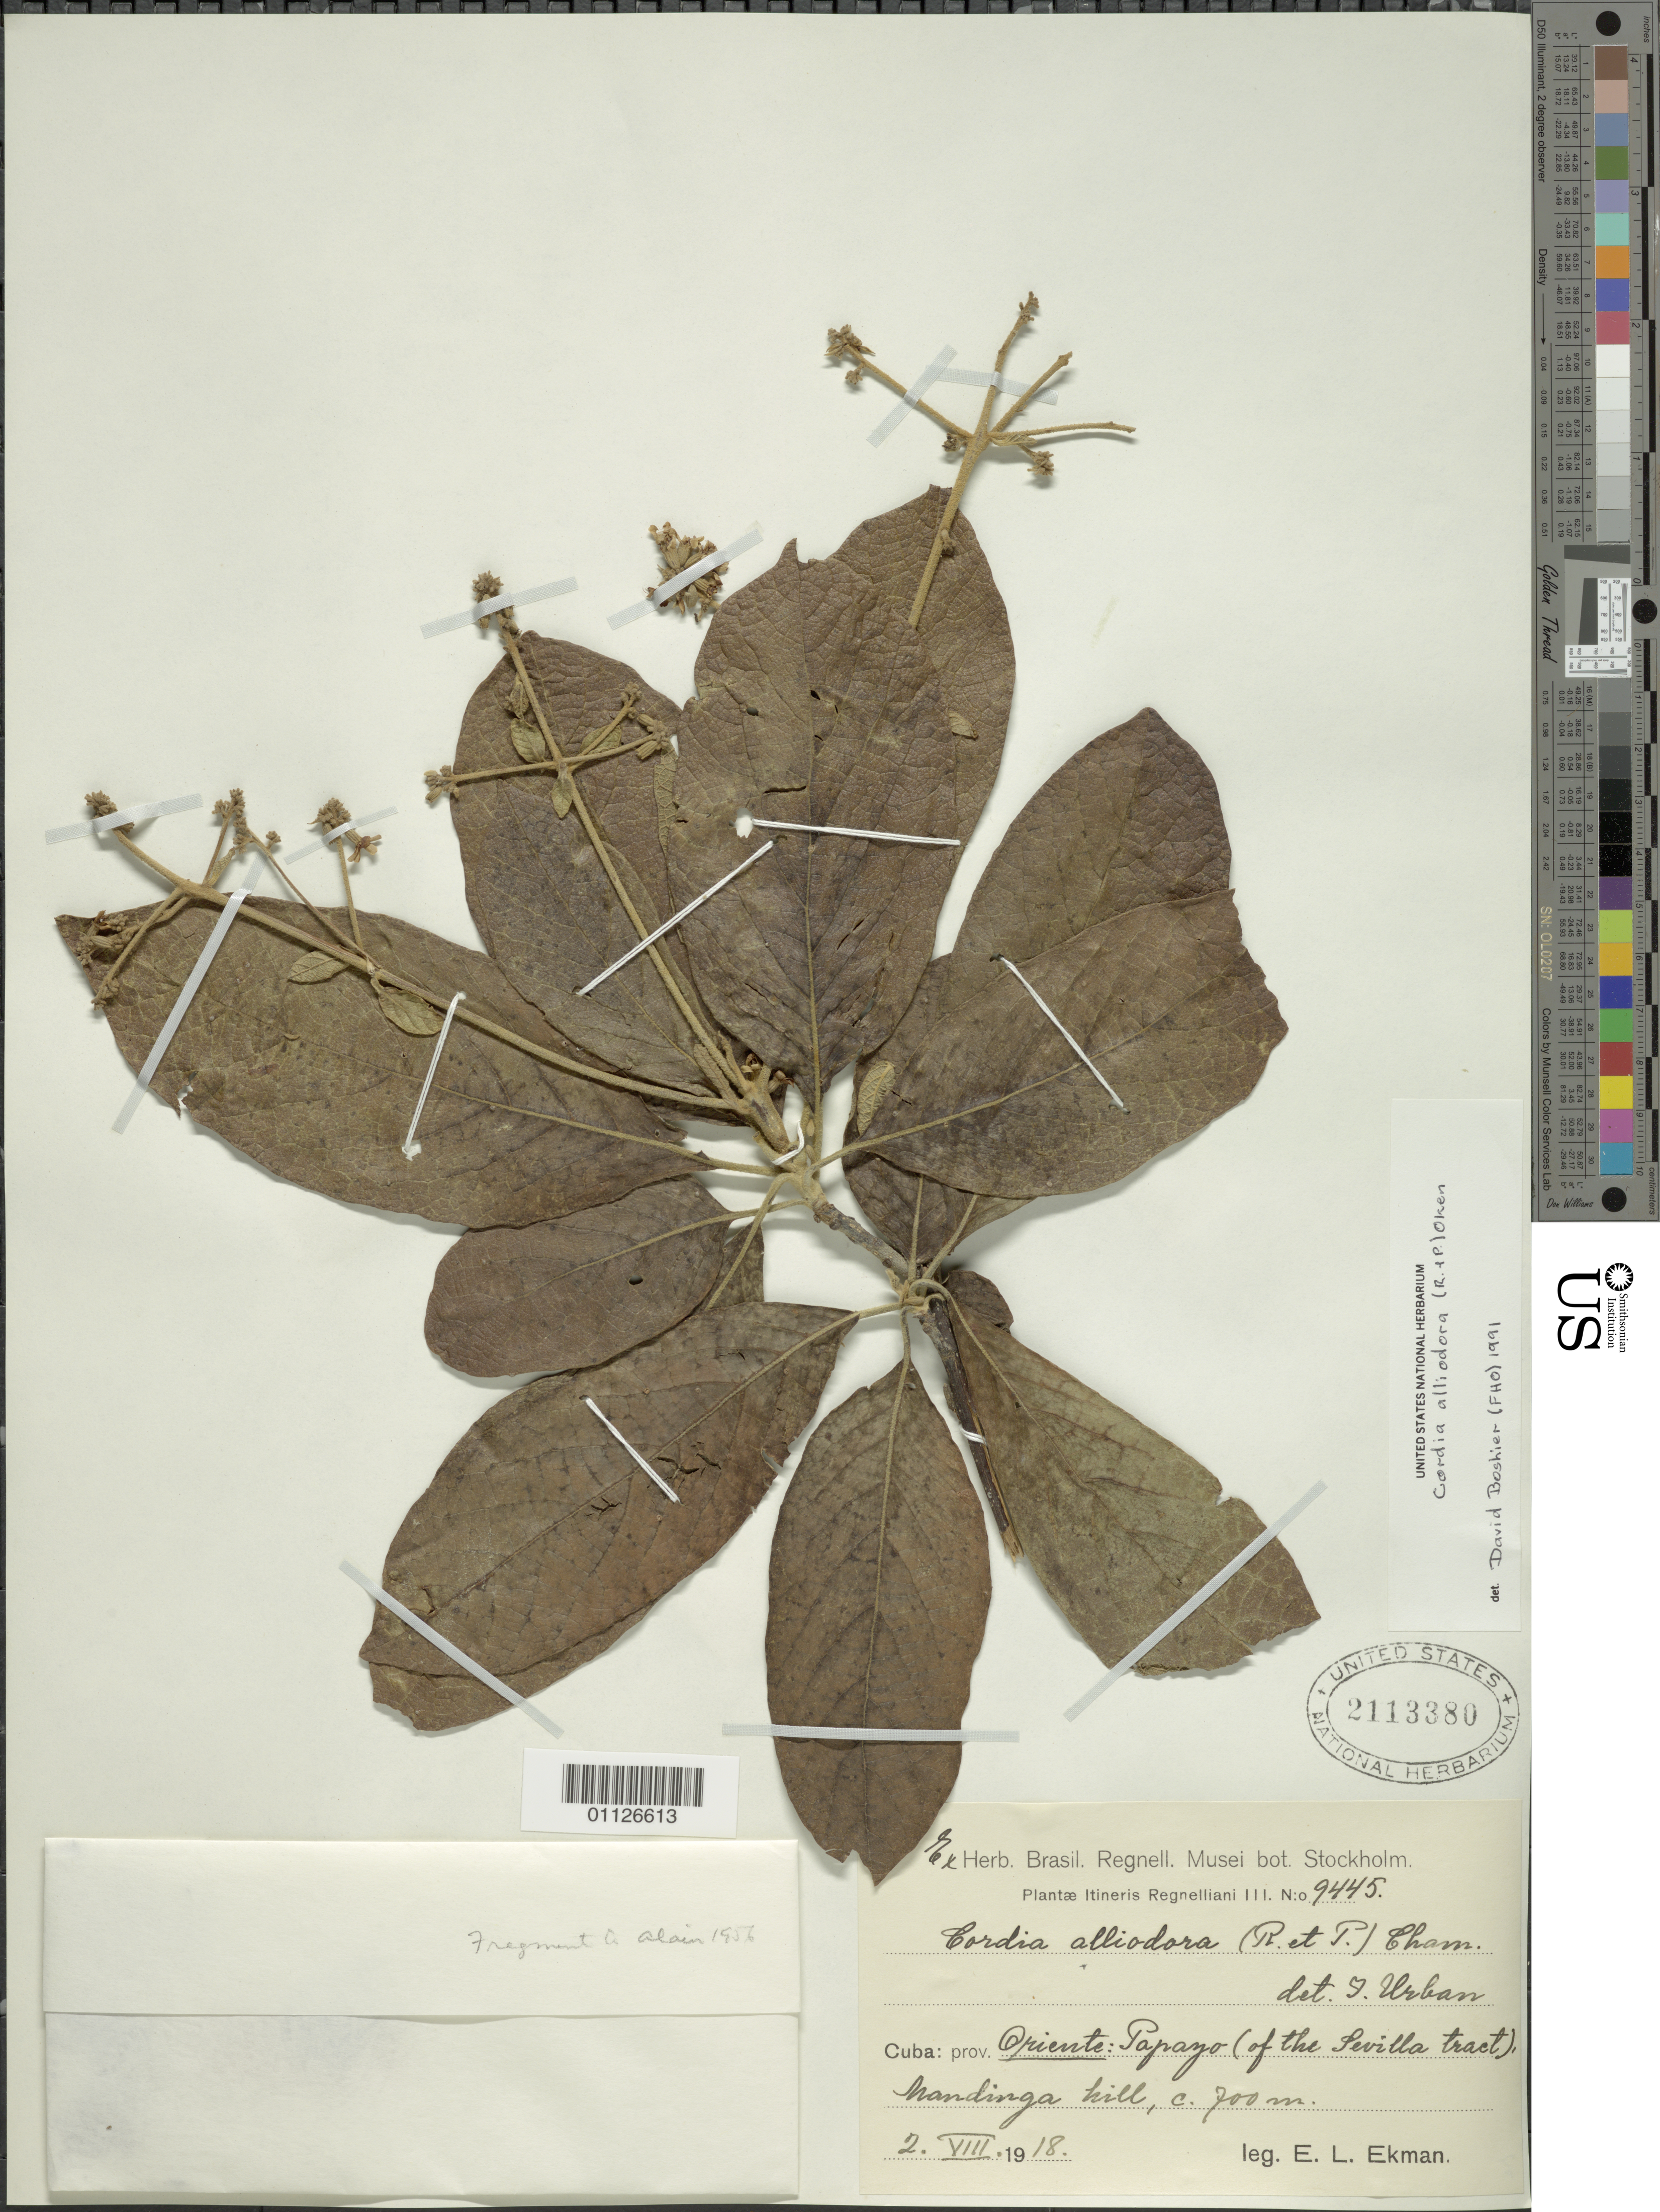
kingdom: Plantae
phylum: Tracheophyta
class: Magnoliopsida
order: Boraginales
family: Cordiaceae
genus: Cordia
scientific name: Cordia alliodora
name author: (Ruiz & Pav.) Oken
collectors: E. L. Ekman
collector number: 9445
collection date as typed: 02 Aug 1918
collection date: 1918-08-02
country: Cuba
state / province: Oriente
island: Cuba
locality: Papayo (of the Sevilla tract) Mandinga hill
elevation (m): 700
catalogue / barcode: US 2113380